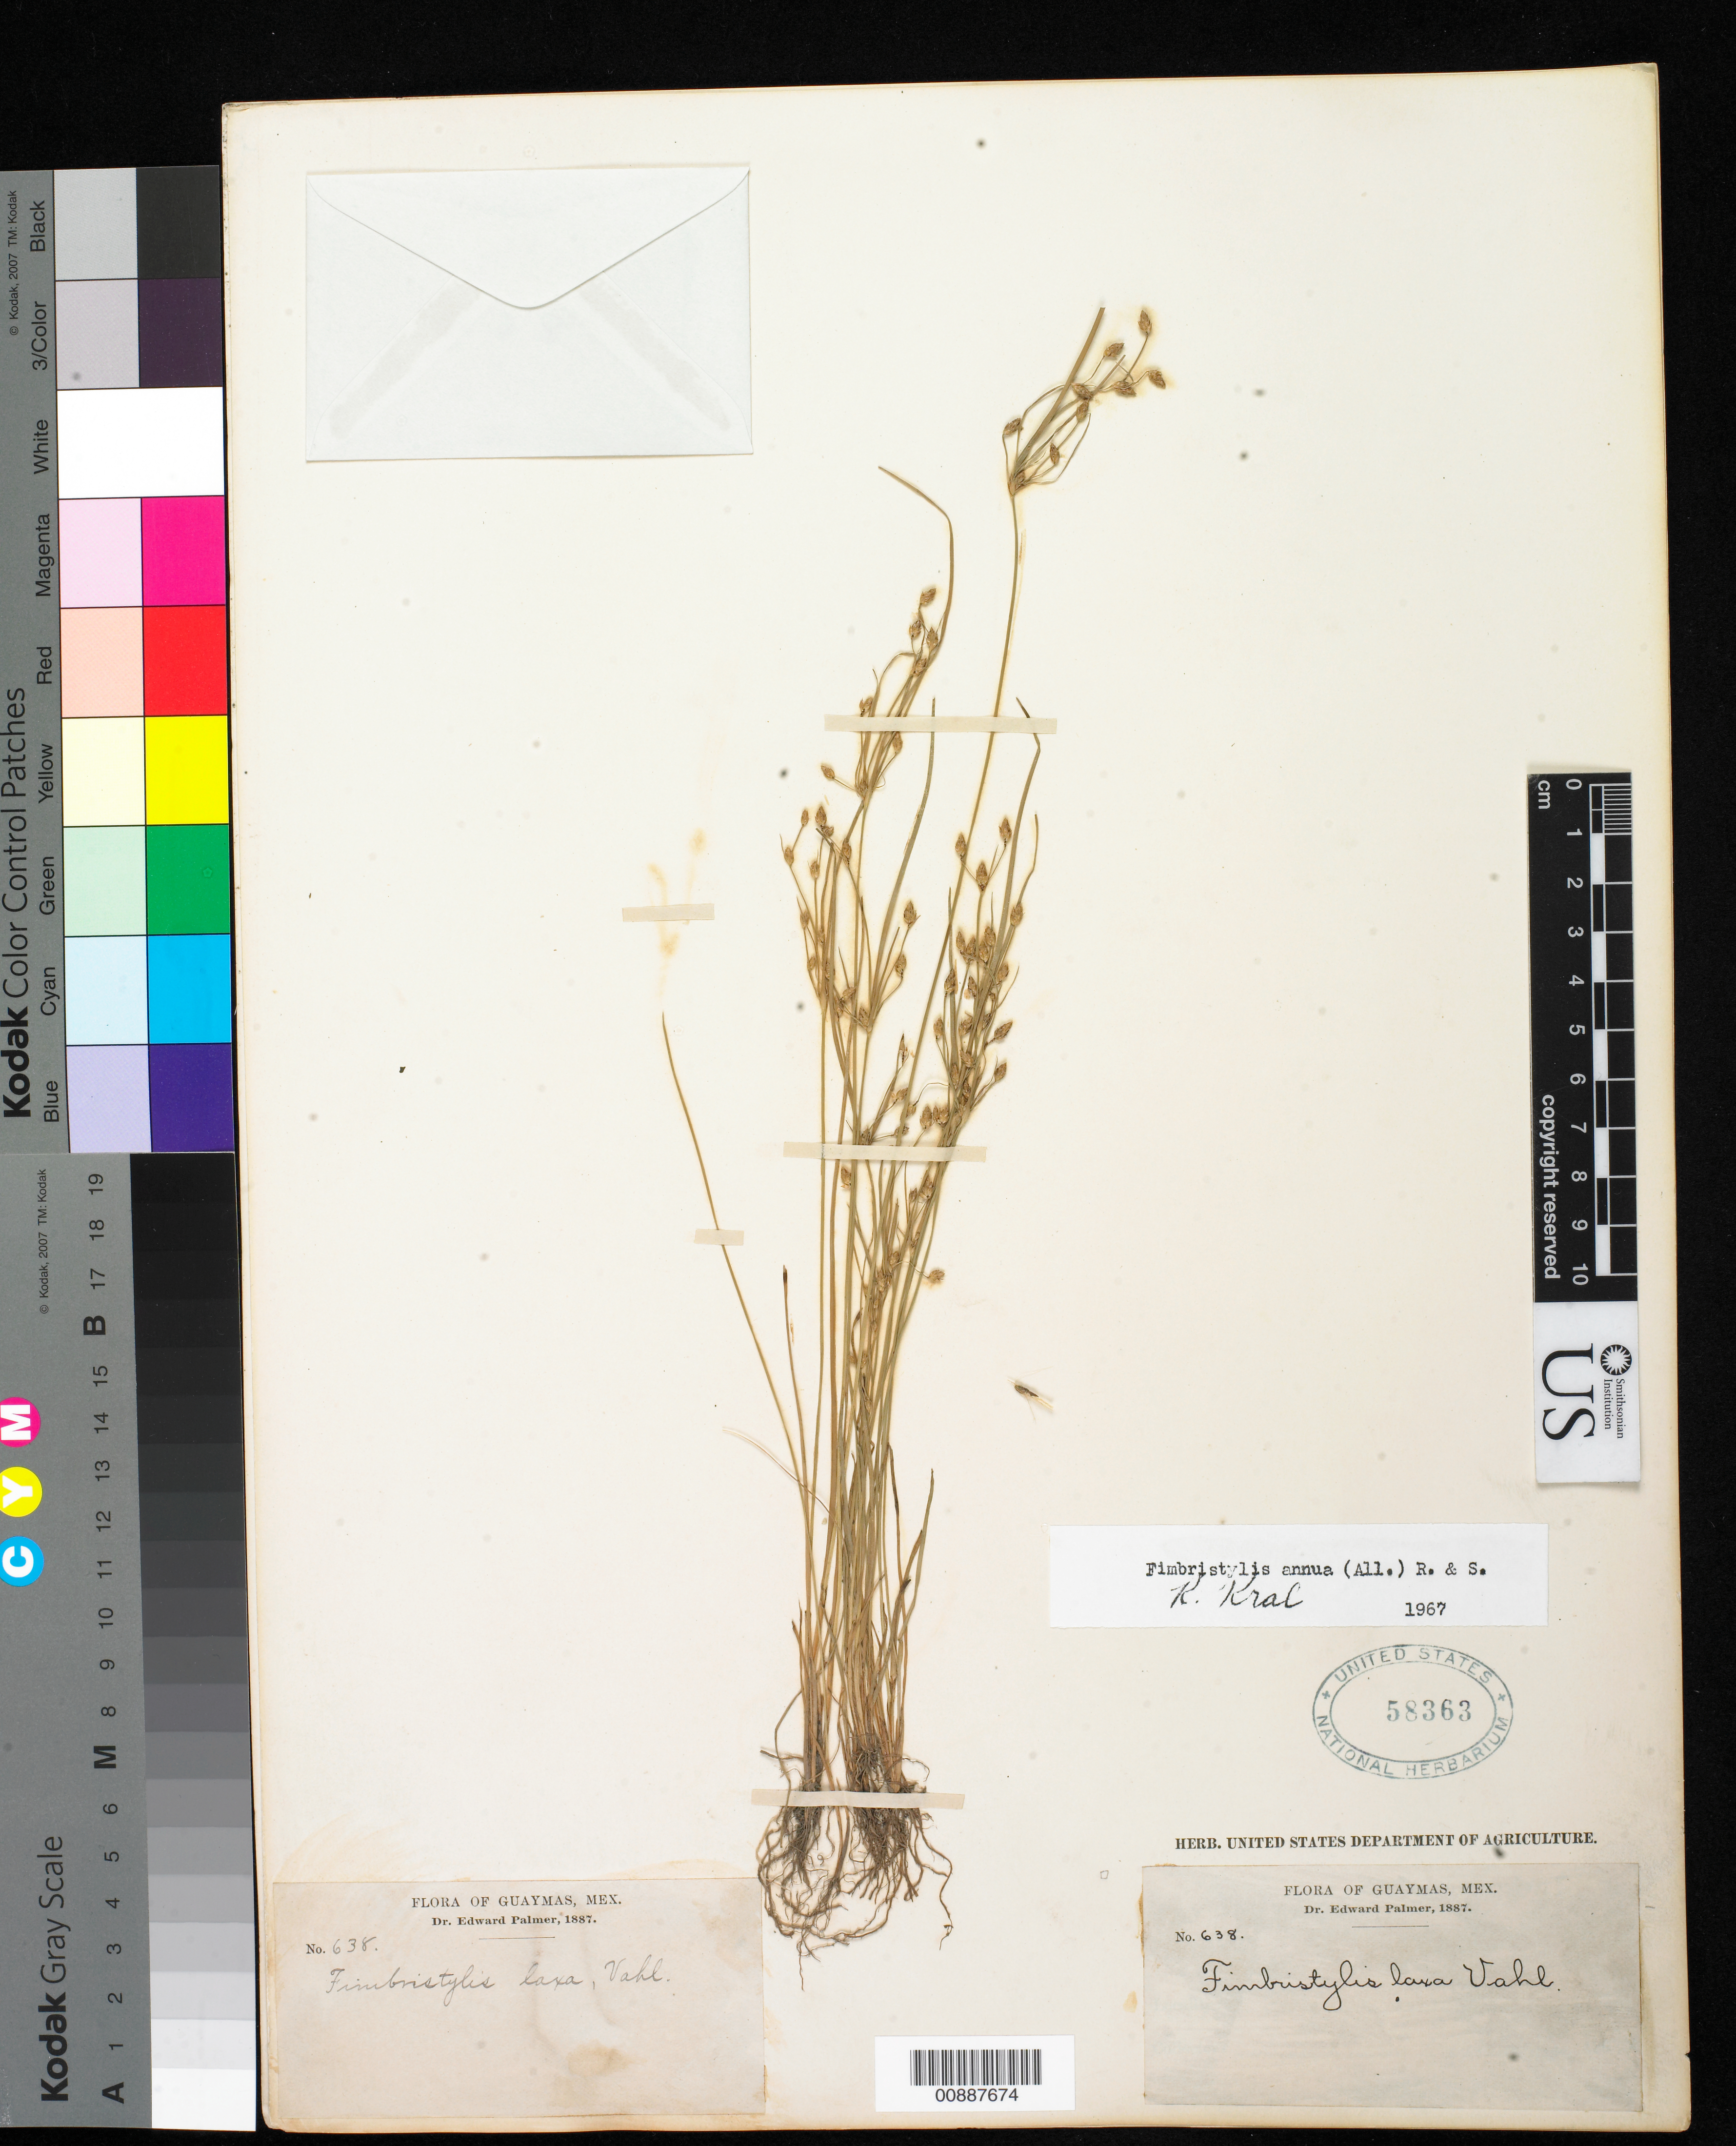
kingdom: Plantae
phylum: Tracheophyta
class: Liliopsida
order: Poales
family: Cyperaceae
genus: Fimbristylis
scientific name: Fimbristylis annua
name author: (All.) Roem. & Schult.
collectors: E. Palmer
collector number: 638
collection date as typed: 1887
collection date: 1887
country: Mexico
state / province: Sonora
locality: Guaymas, Sonora.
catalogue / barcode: US 58363